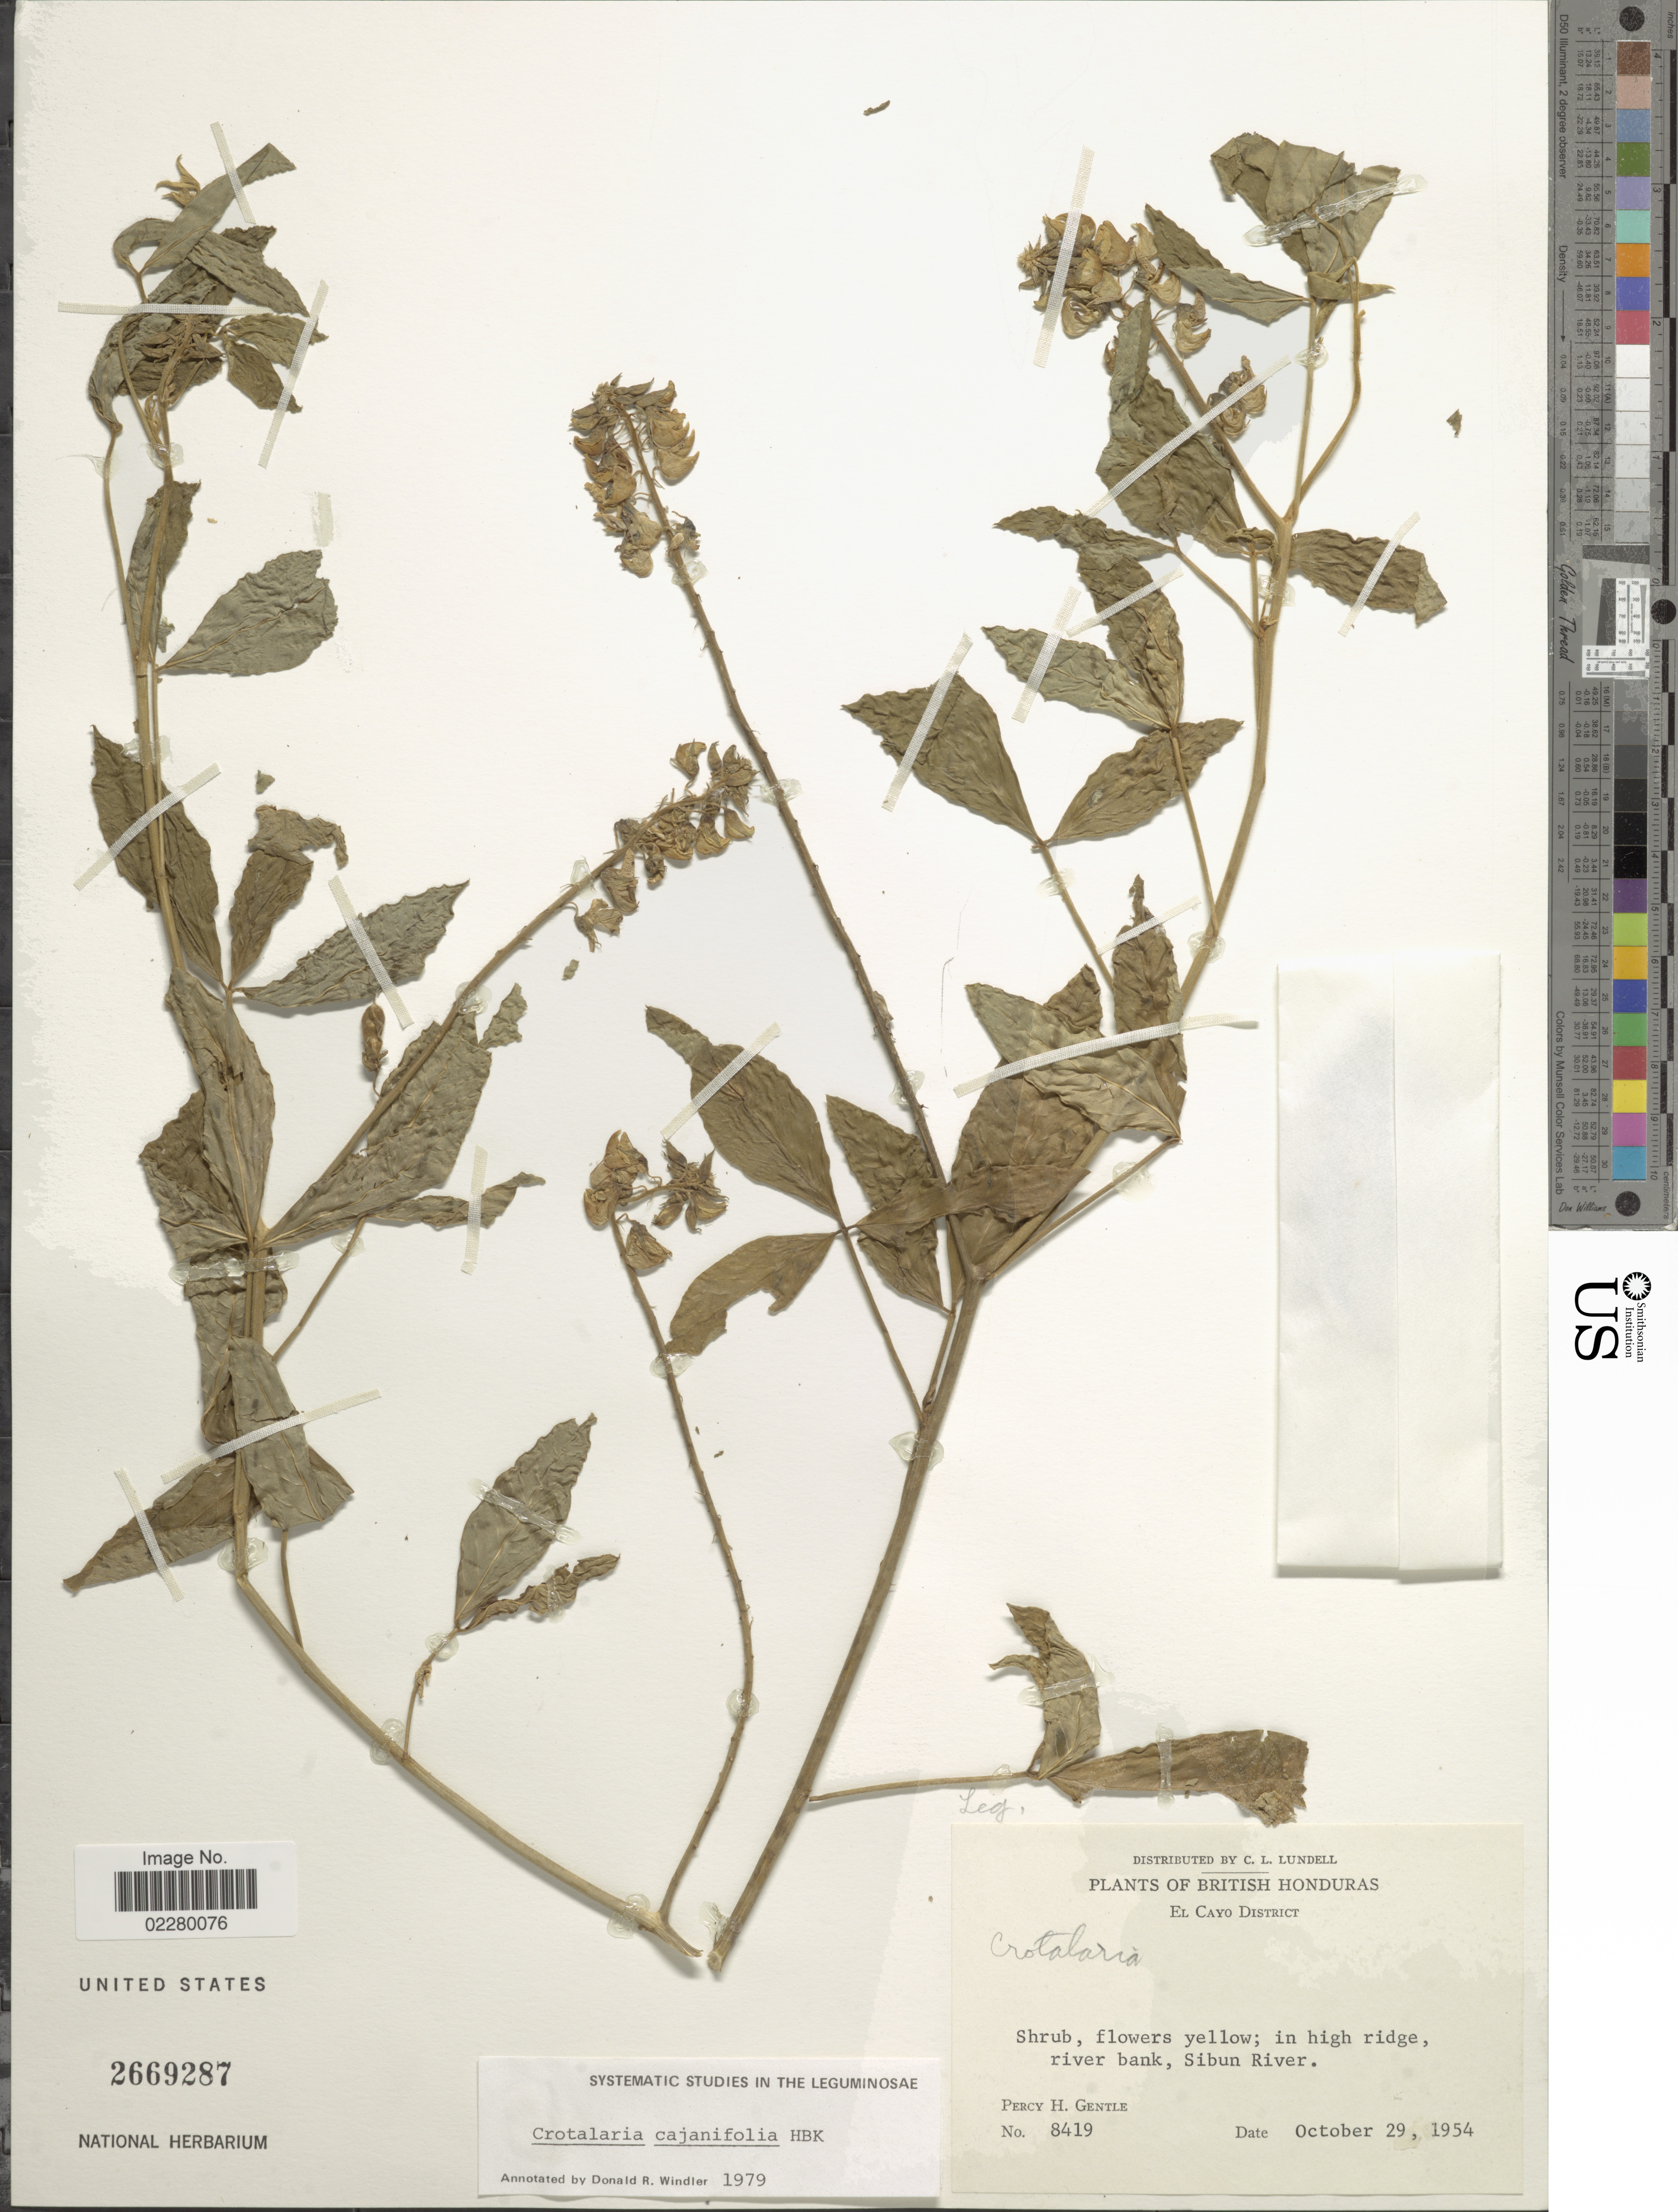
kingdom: Plantae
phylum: Tracheophyta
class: Magnoliopsida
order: Fabales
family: Fabaceae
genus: Crotalaria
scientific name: Crotalaria cajanifolia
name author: Kunth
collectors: P. H. Gentle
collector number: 8419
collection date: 1954-10-29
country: Belize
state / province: Cayo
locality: British Honduras. El Cayo District. In high ridge, river bank, Sibun River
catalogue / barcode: US 2669287